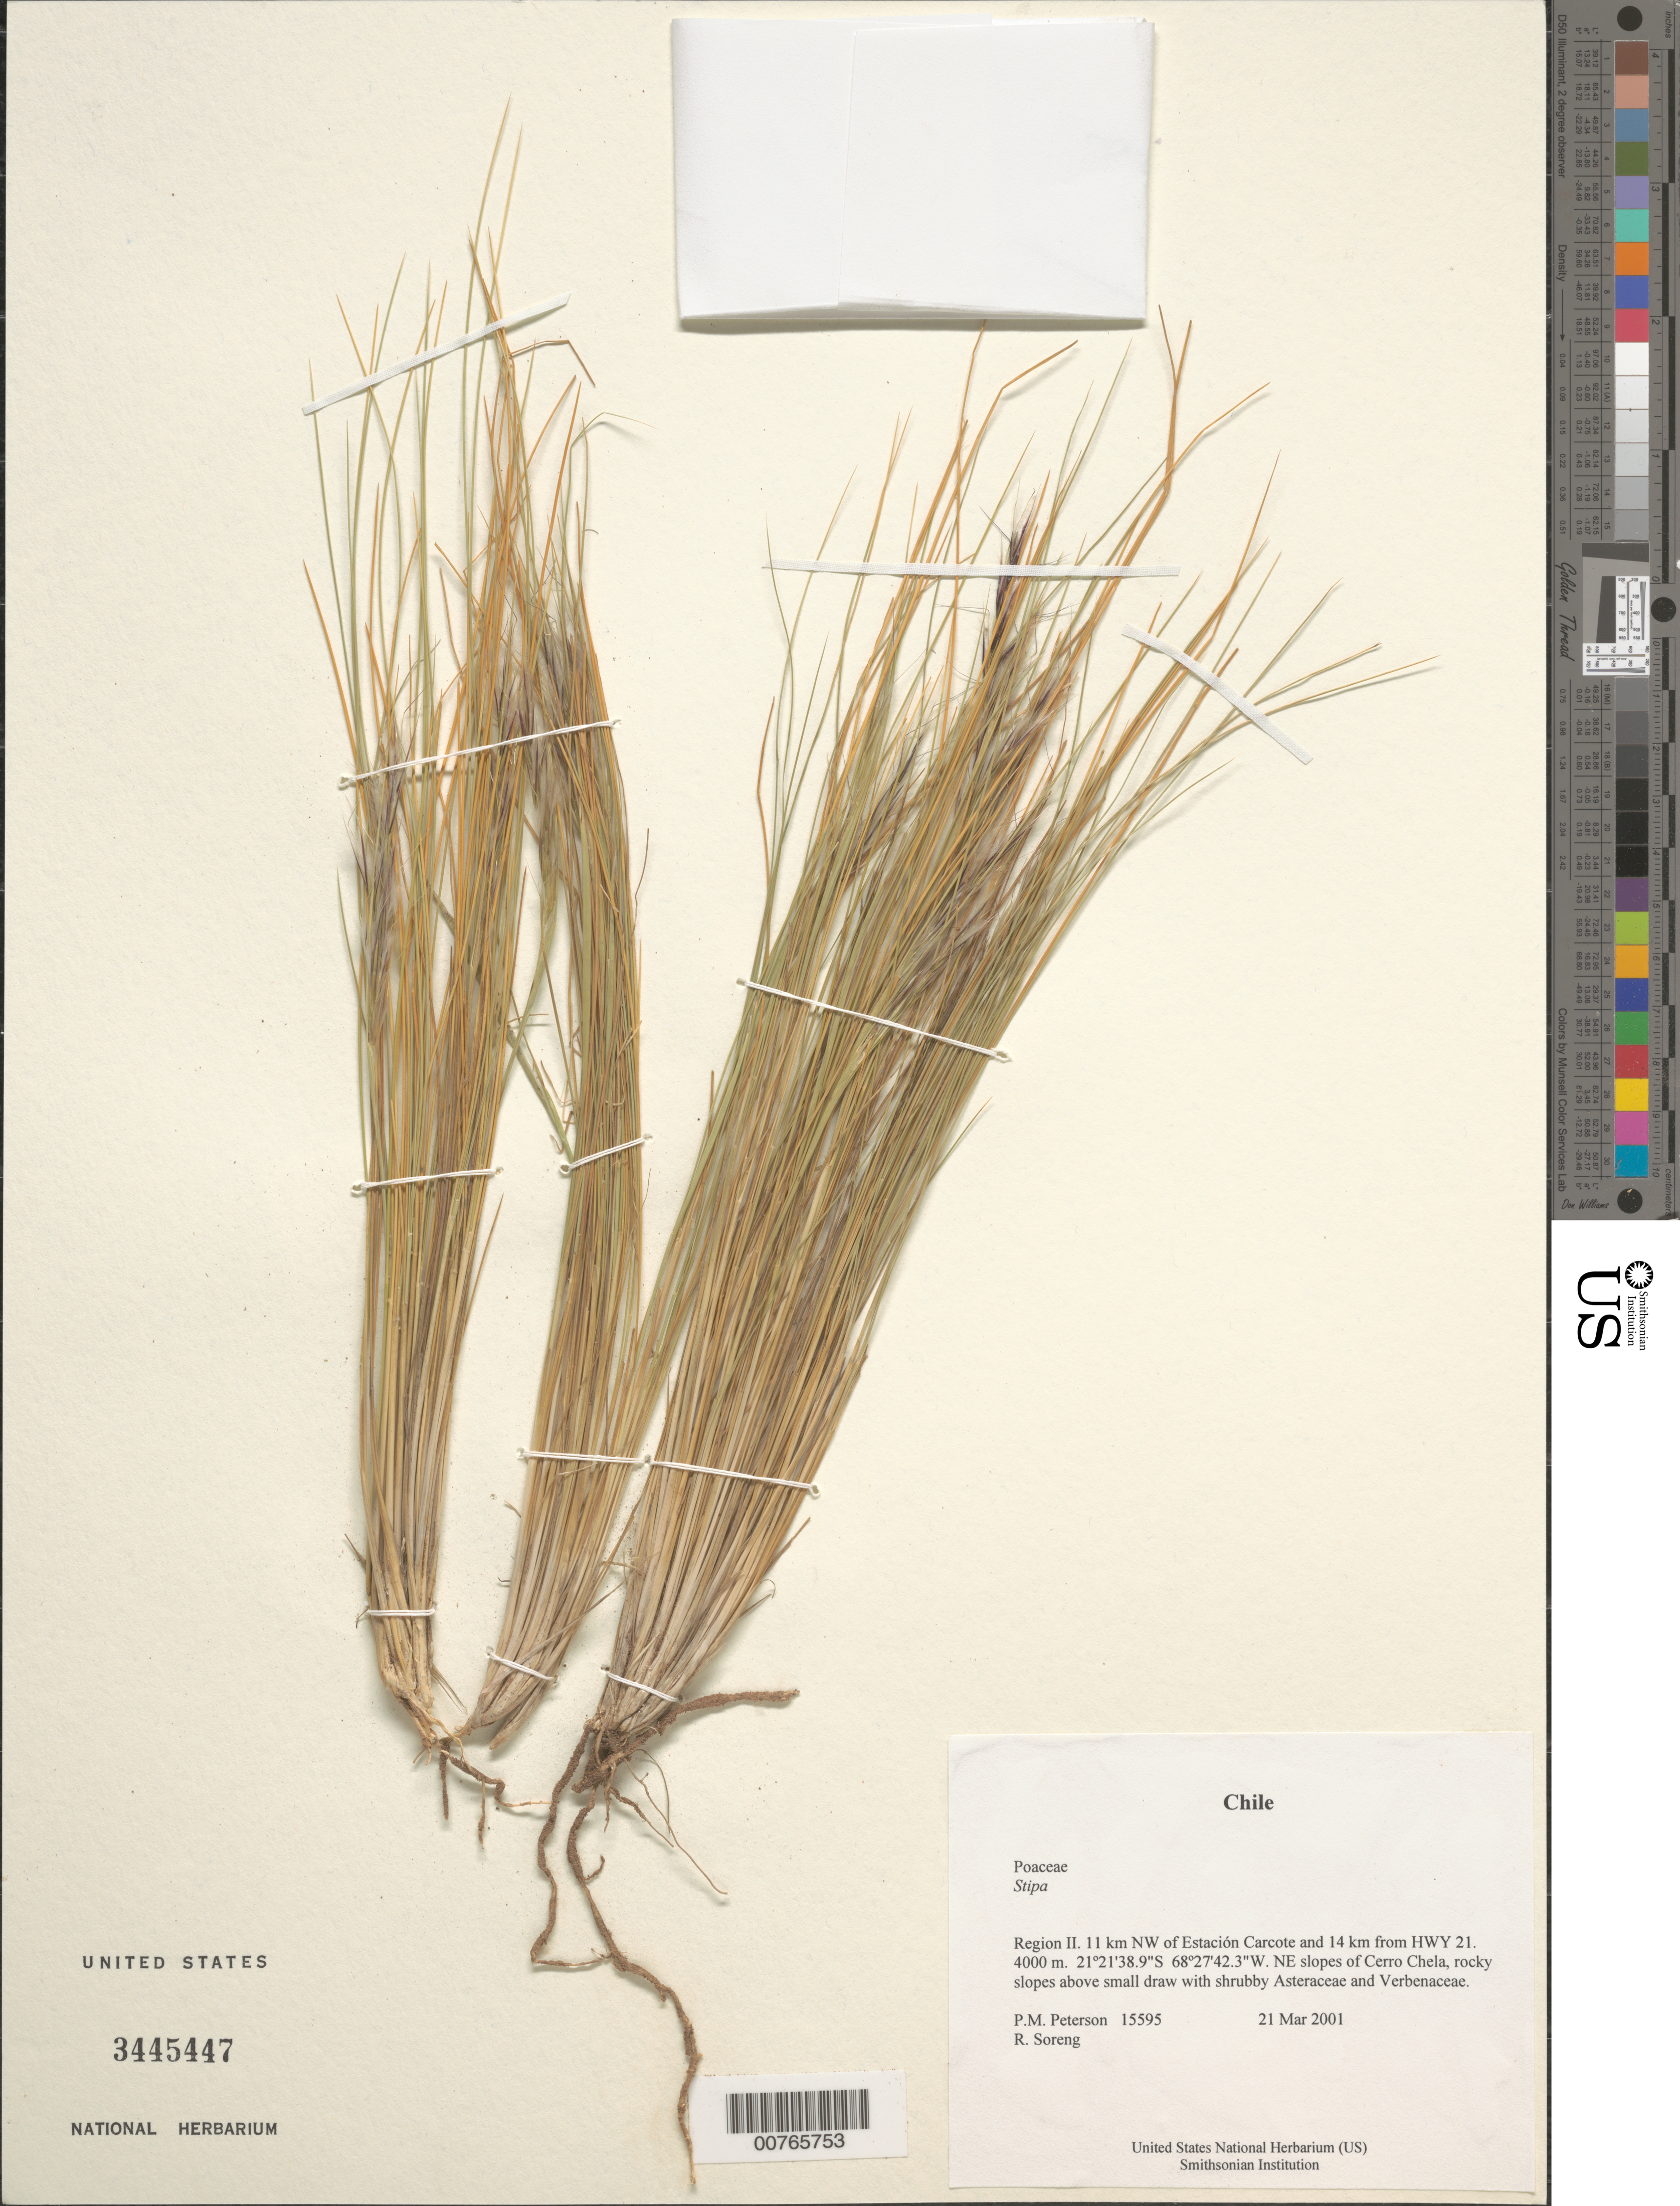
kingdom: Plantae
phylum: Tracheophyta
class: Liliopsida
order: Poales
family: Poaceae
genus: Pappostipa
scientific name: Pappostipa frigida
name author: (Phil.) Romasch.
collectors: P. M. Peterson & R. J. Soreng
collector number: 15595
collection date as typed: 21 Mar 2001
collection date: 2001-03-21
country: Chile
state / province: Antofagasta (II)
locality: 11 km NW of Estación Carcote and 14 km from HWY 21.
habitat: NE slopes of Cerro Chela, rocky slopes above small draw with shruby Asteraceae and Verbenaceae.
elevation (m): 4000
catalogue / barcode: US 3445447